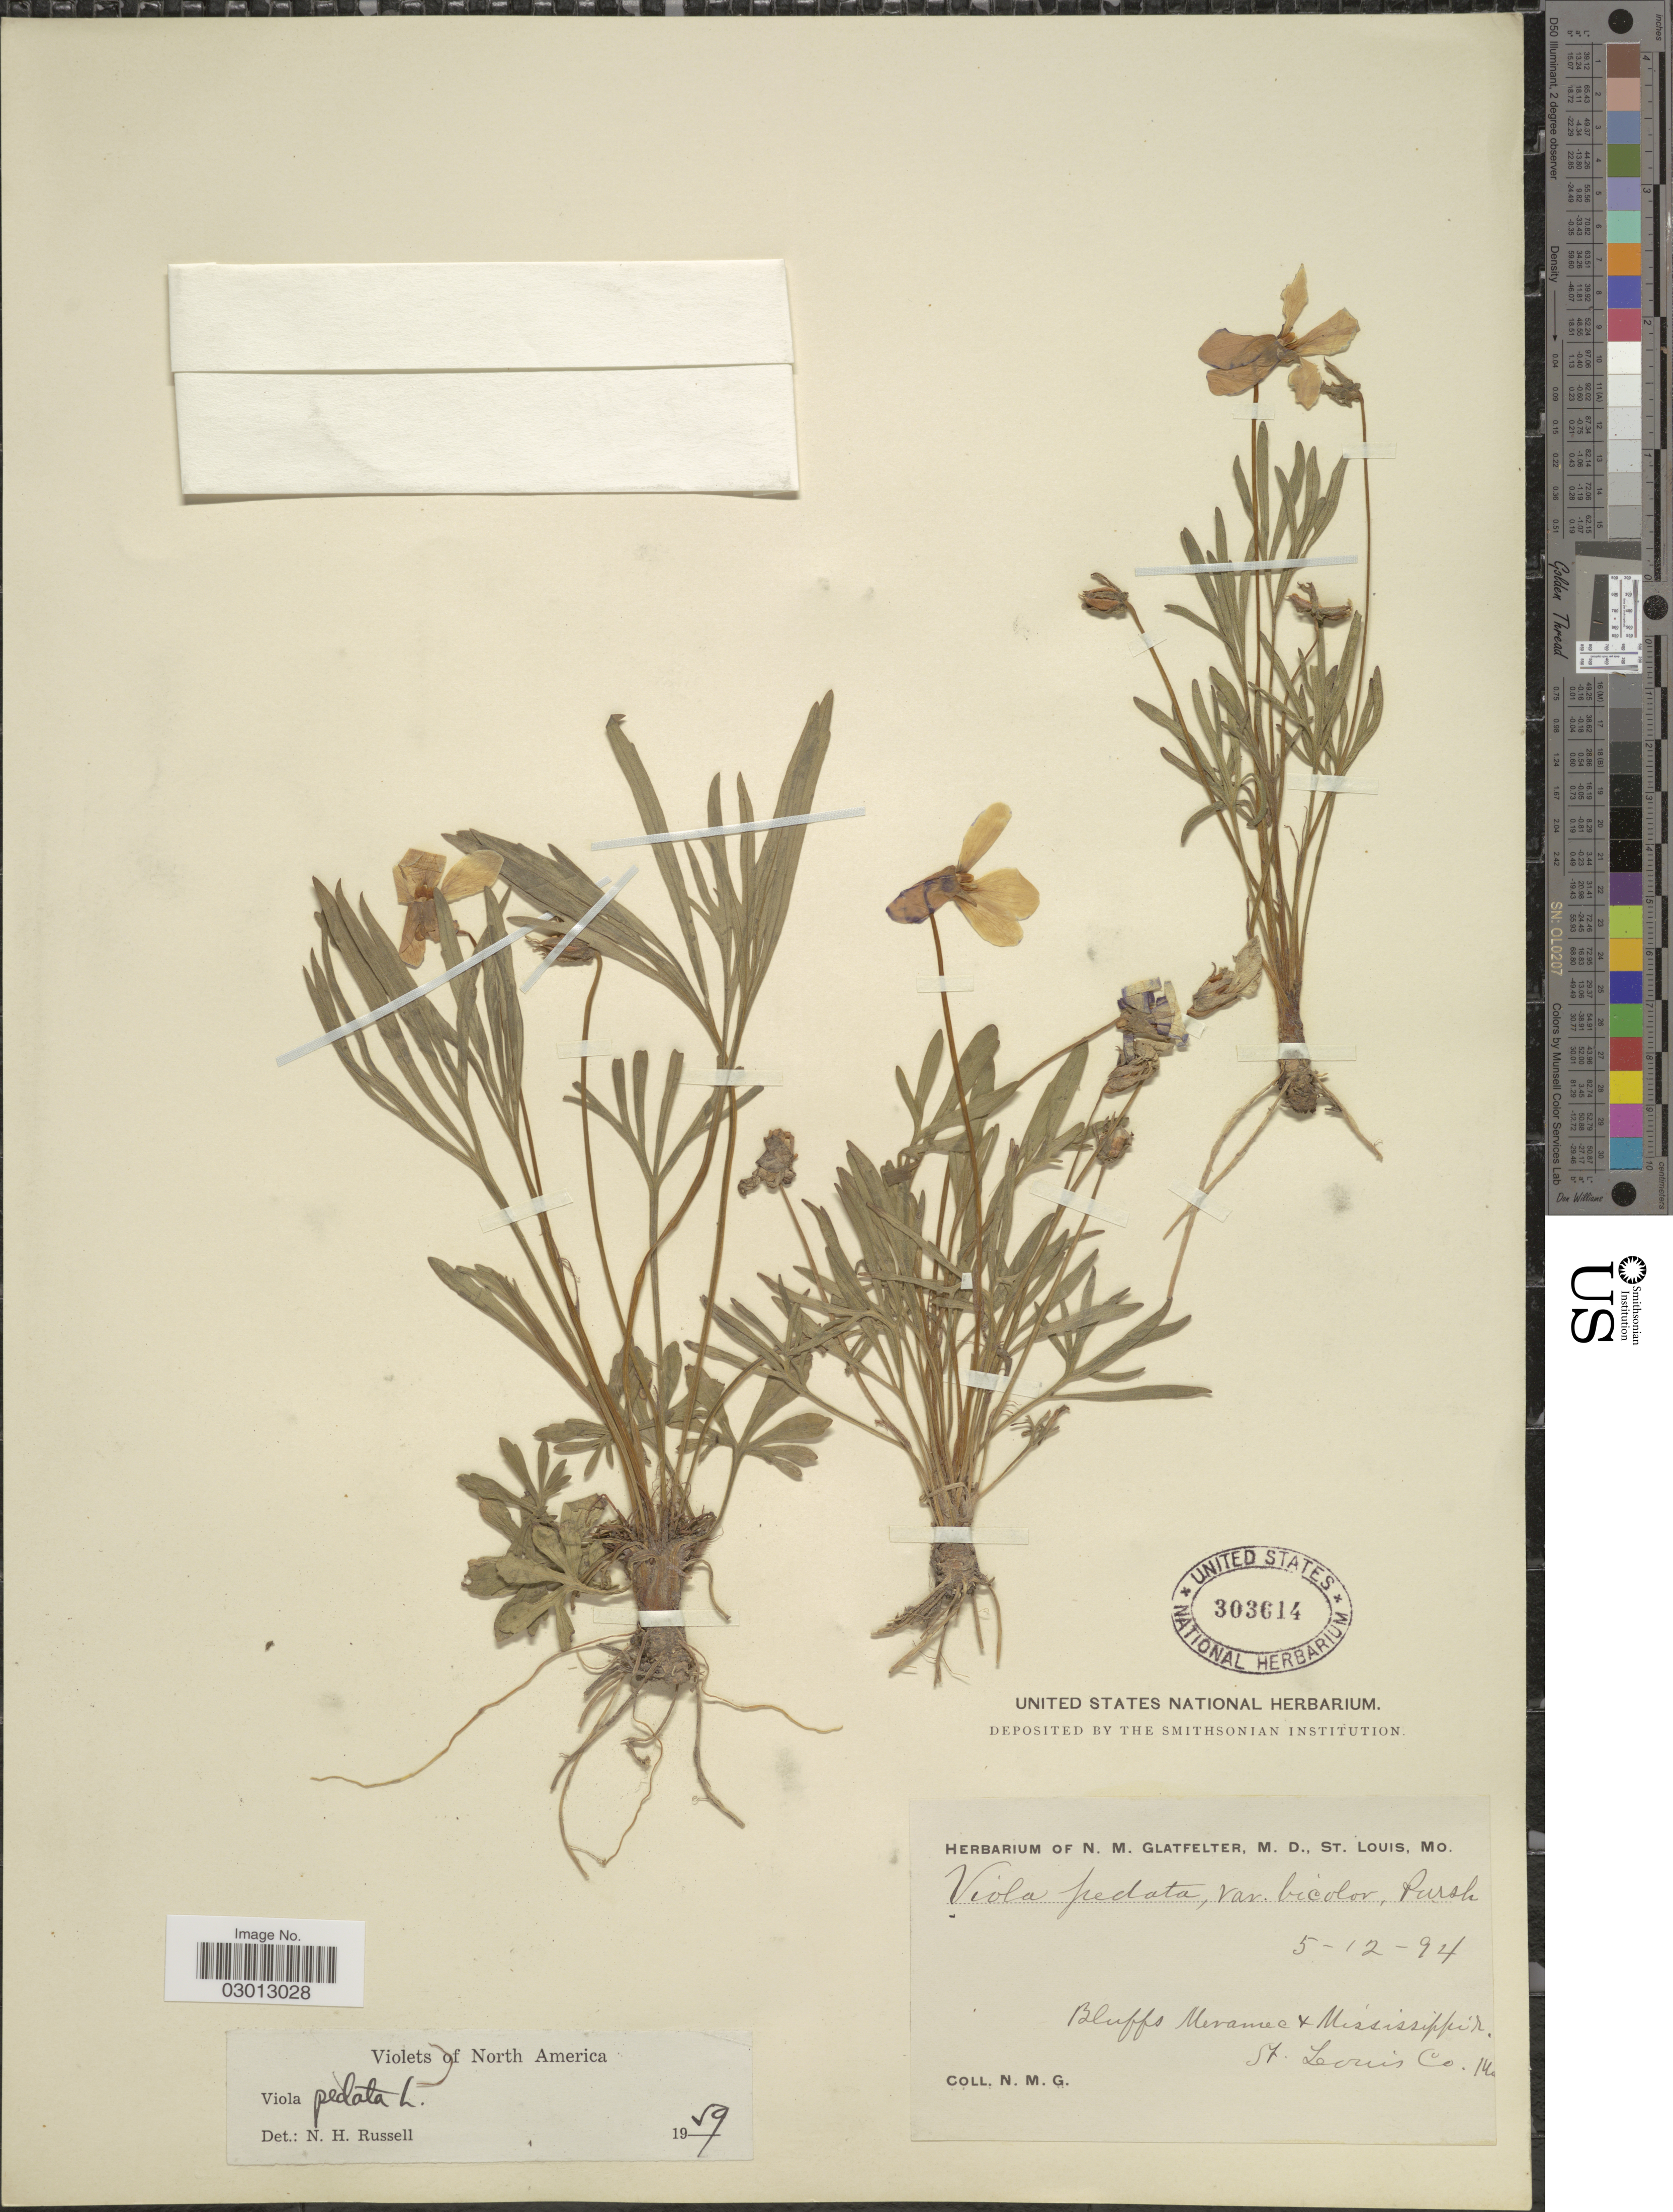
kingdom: Plantae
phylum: Tracheophyta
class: Magnoliopsida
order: Malpighiales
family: Violaceae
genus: Viola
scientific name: Viola pedata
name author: L.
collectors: N. M. Glatfelter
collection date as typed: Transcribed d/m/y: 12/5/94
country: United States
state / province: Missouri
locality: Bluffs Meramee & Mississippie. St. Louis Co.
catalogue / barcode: US 303614